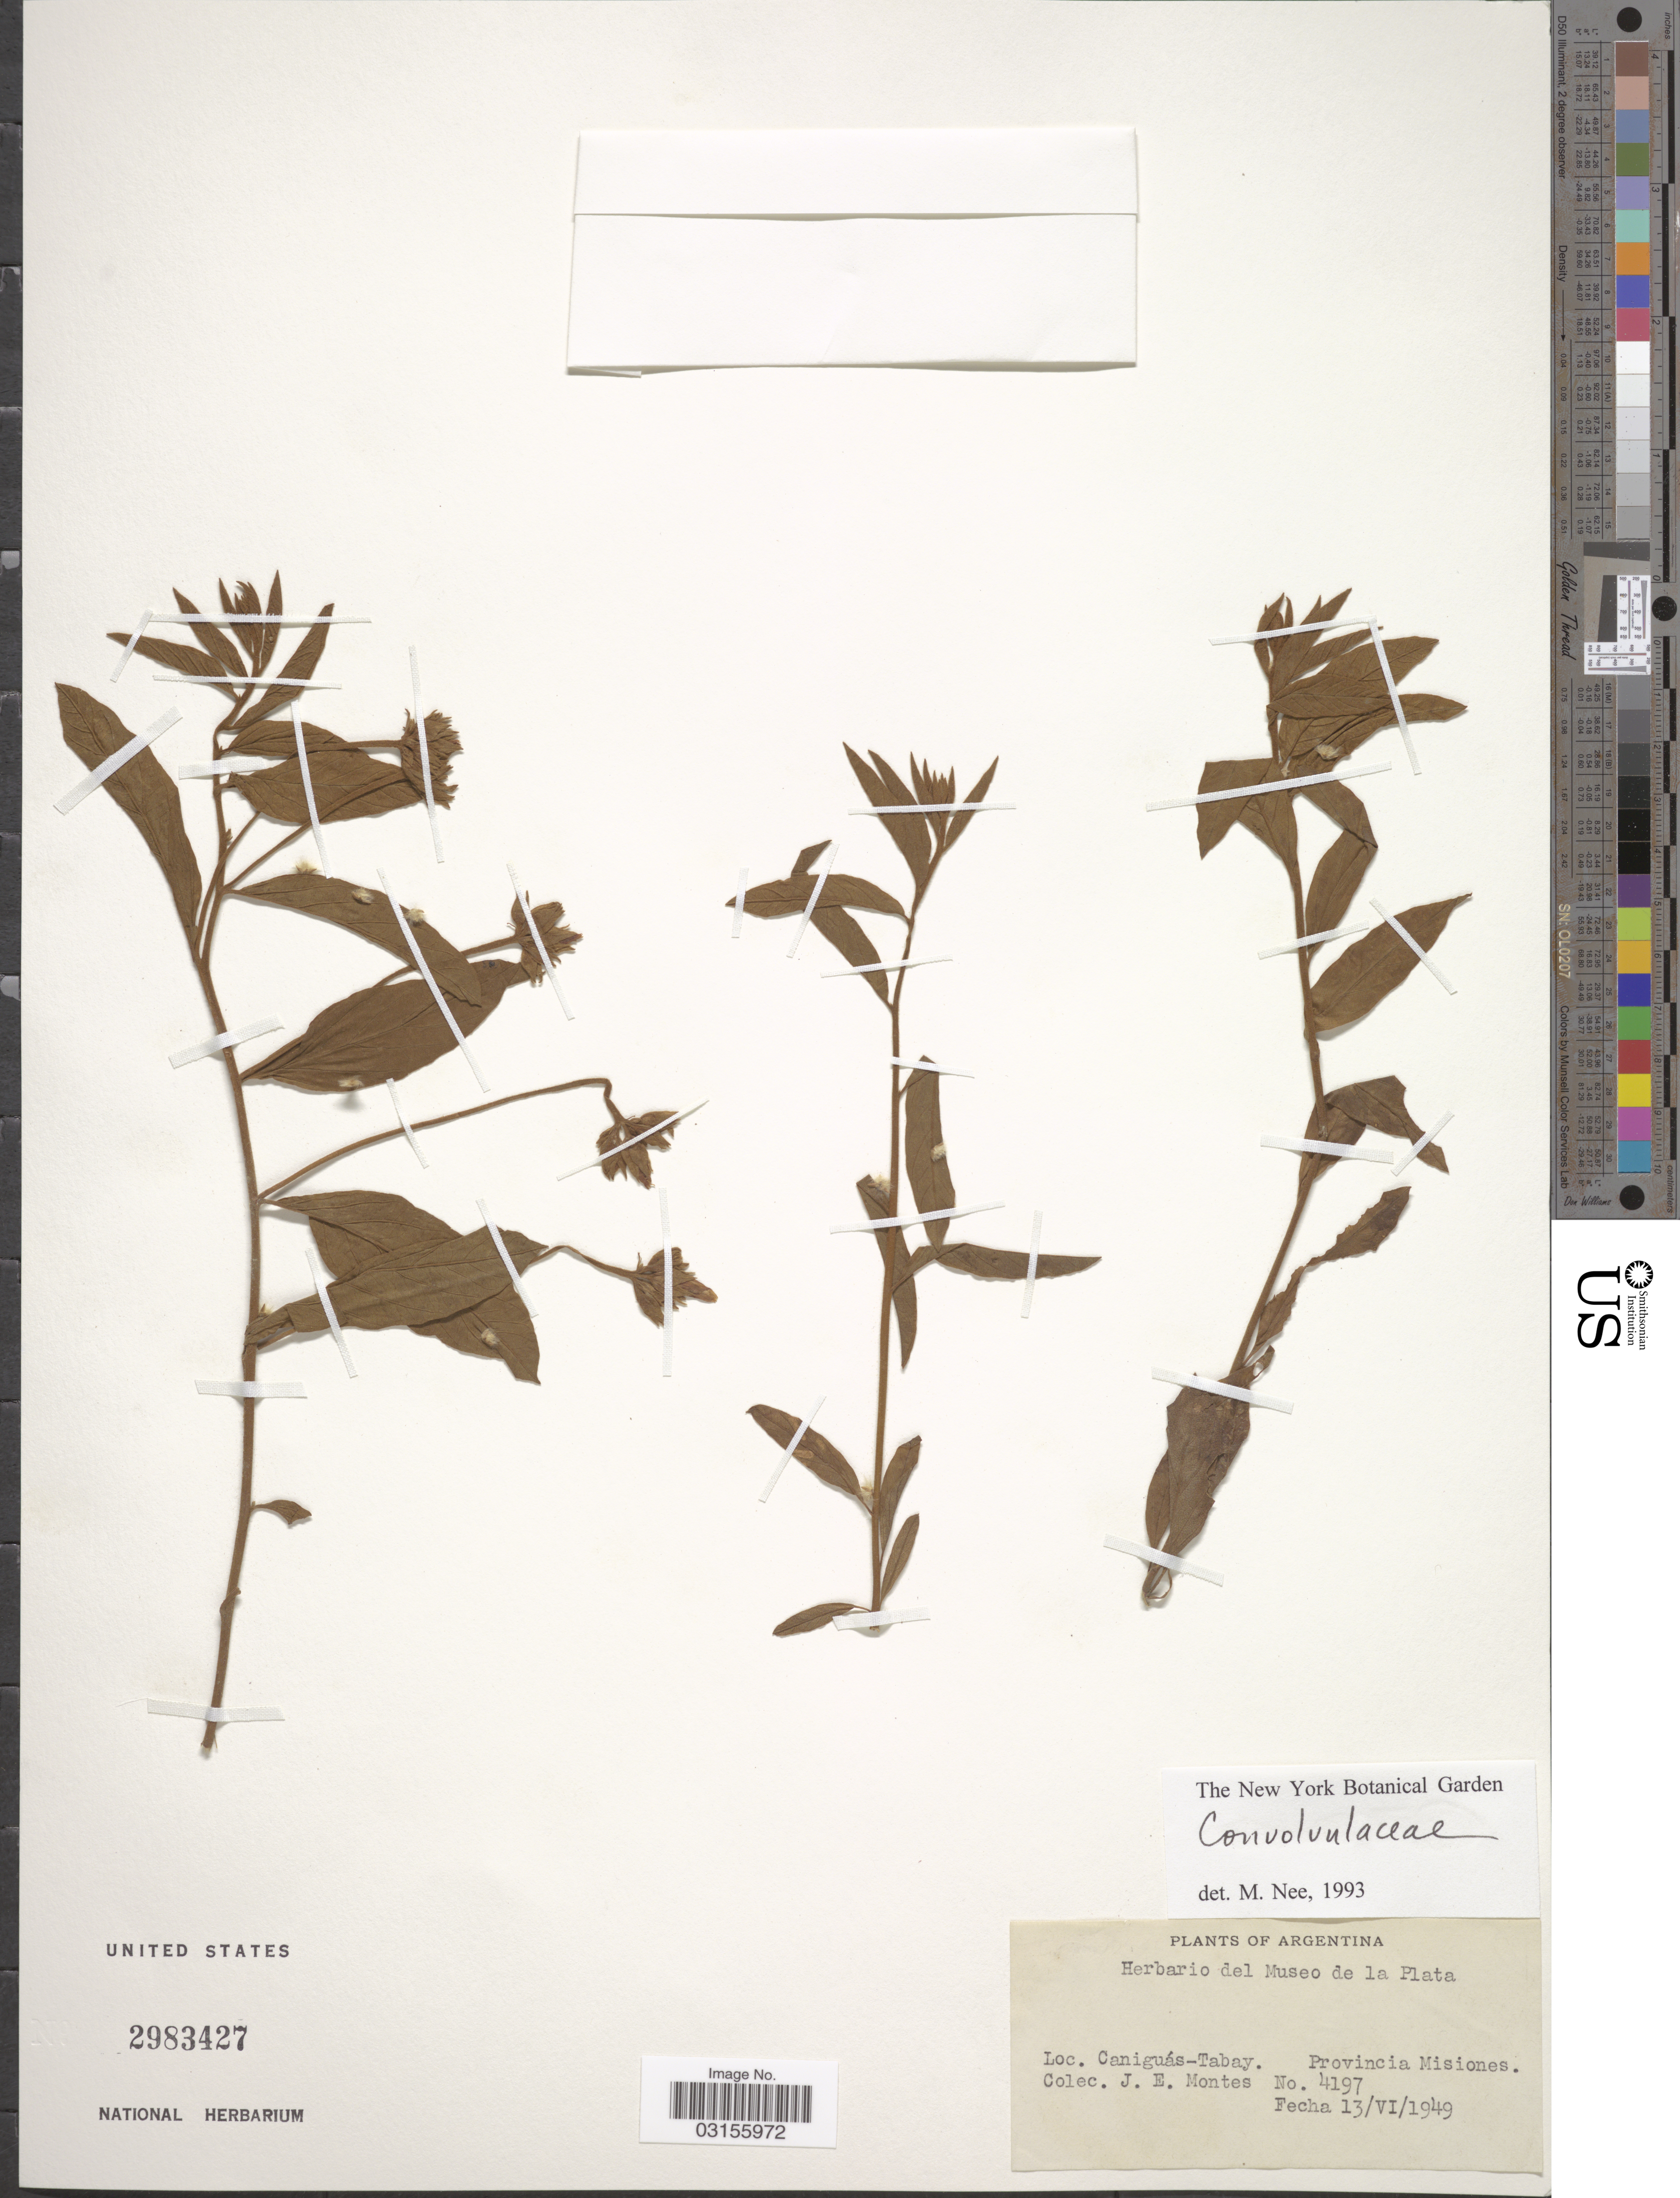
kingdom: Plantae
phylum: Tracheophyta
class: Magnoliopsida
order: Solanales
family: Convolvulaceae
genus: Jacquemontia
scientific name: Jacquemontia selloi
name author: (Meisn.) Hallier f.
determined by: Staples, G. W.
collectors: J. E. Montes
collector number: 4197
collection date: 1949-06-13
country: Argentina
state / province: Misiones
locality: Caniguás-Tabay.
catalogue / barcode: US 2983427